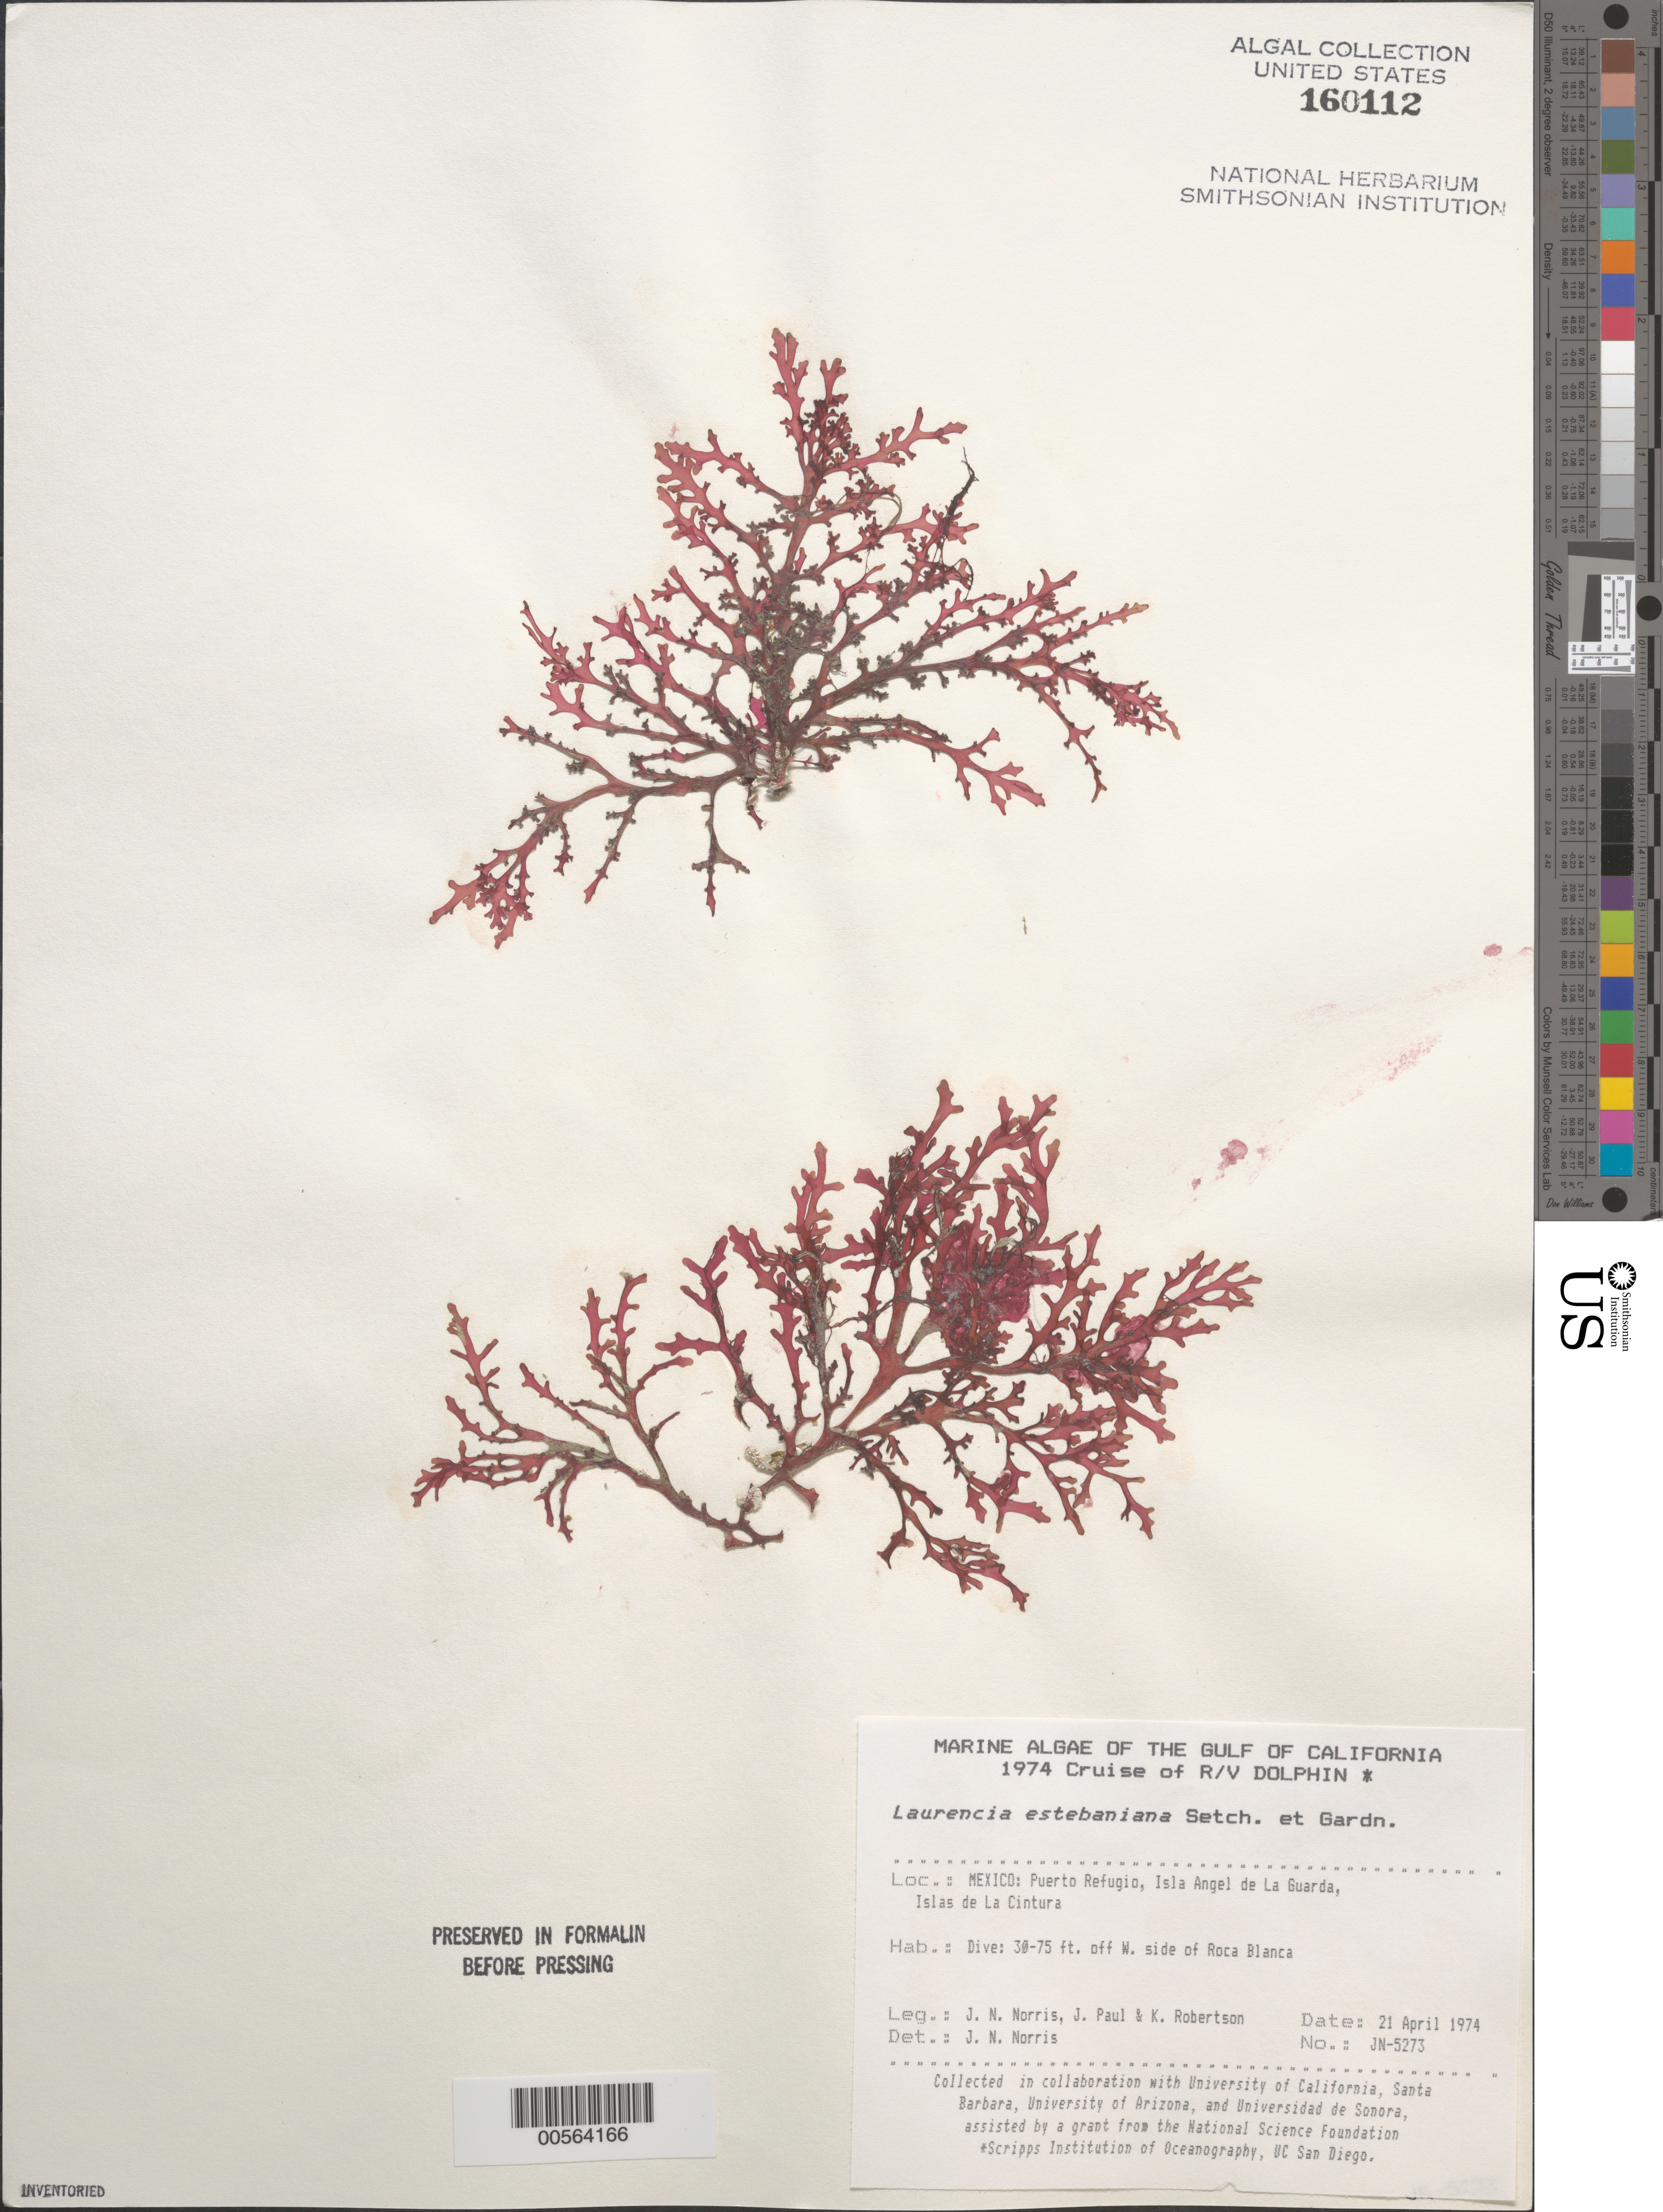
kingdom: Plantae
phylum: Rhodophyta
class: Florideophyceae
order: Ceramiales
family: Rhodomelaceae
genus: Osmundea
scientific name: Osmundea estebaniana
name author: (Setchell & N.L. Gardner) J.N. Norris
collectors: J. N. Norris, J. Paul & K. Robertson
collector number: JN-5273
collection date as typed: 21 Apr 1974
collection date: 1974-04-21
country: Mexico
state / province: Baja California Norte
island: Isla Angel de la Guarda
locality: Roca Blanca, Puerto Refugio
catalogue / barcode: US 160112